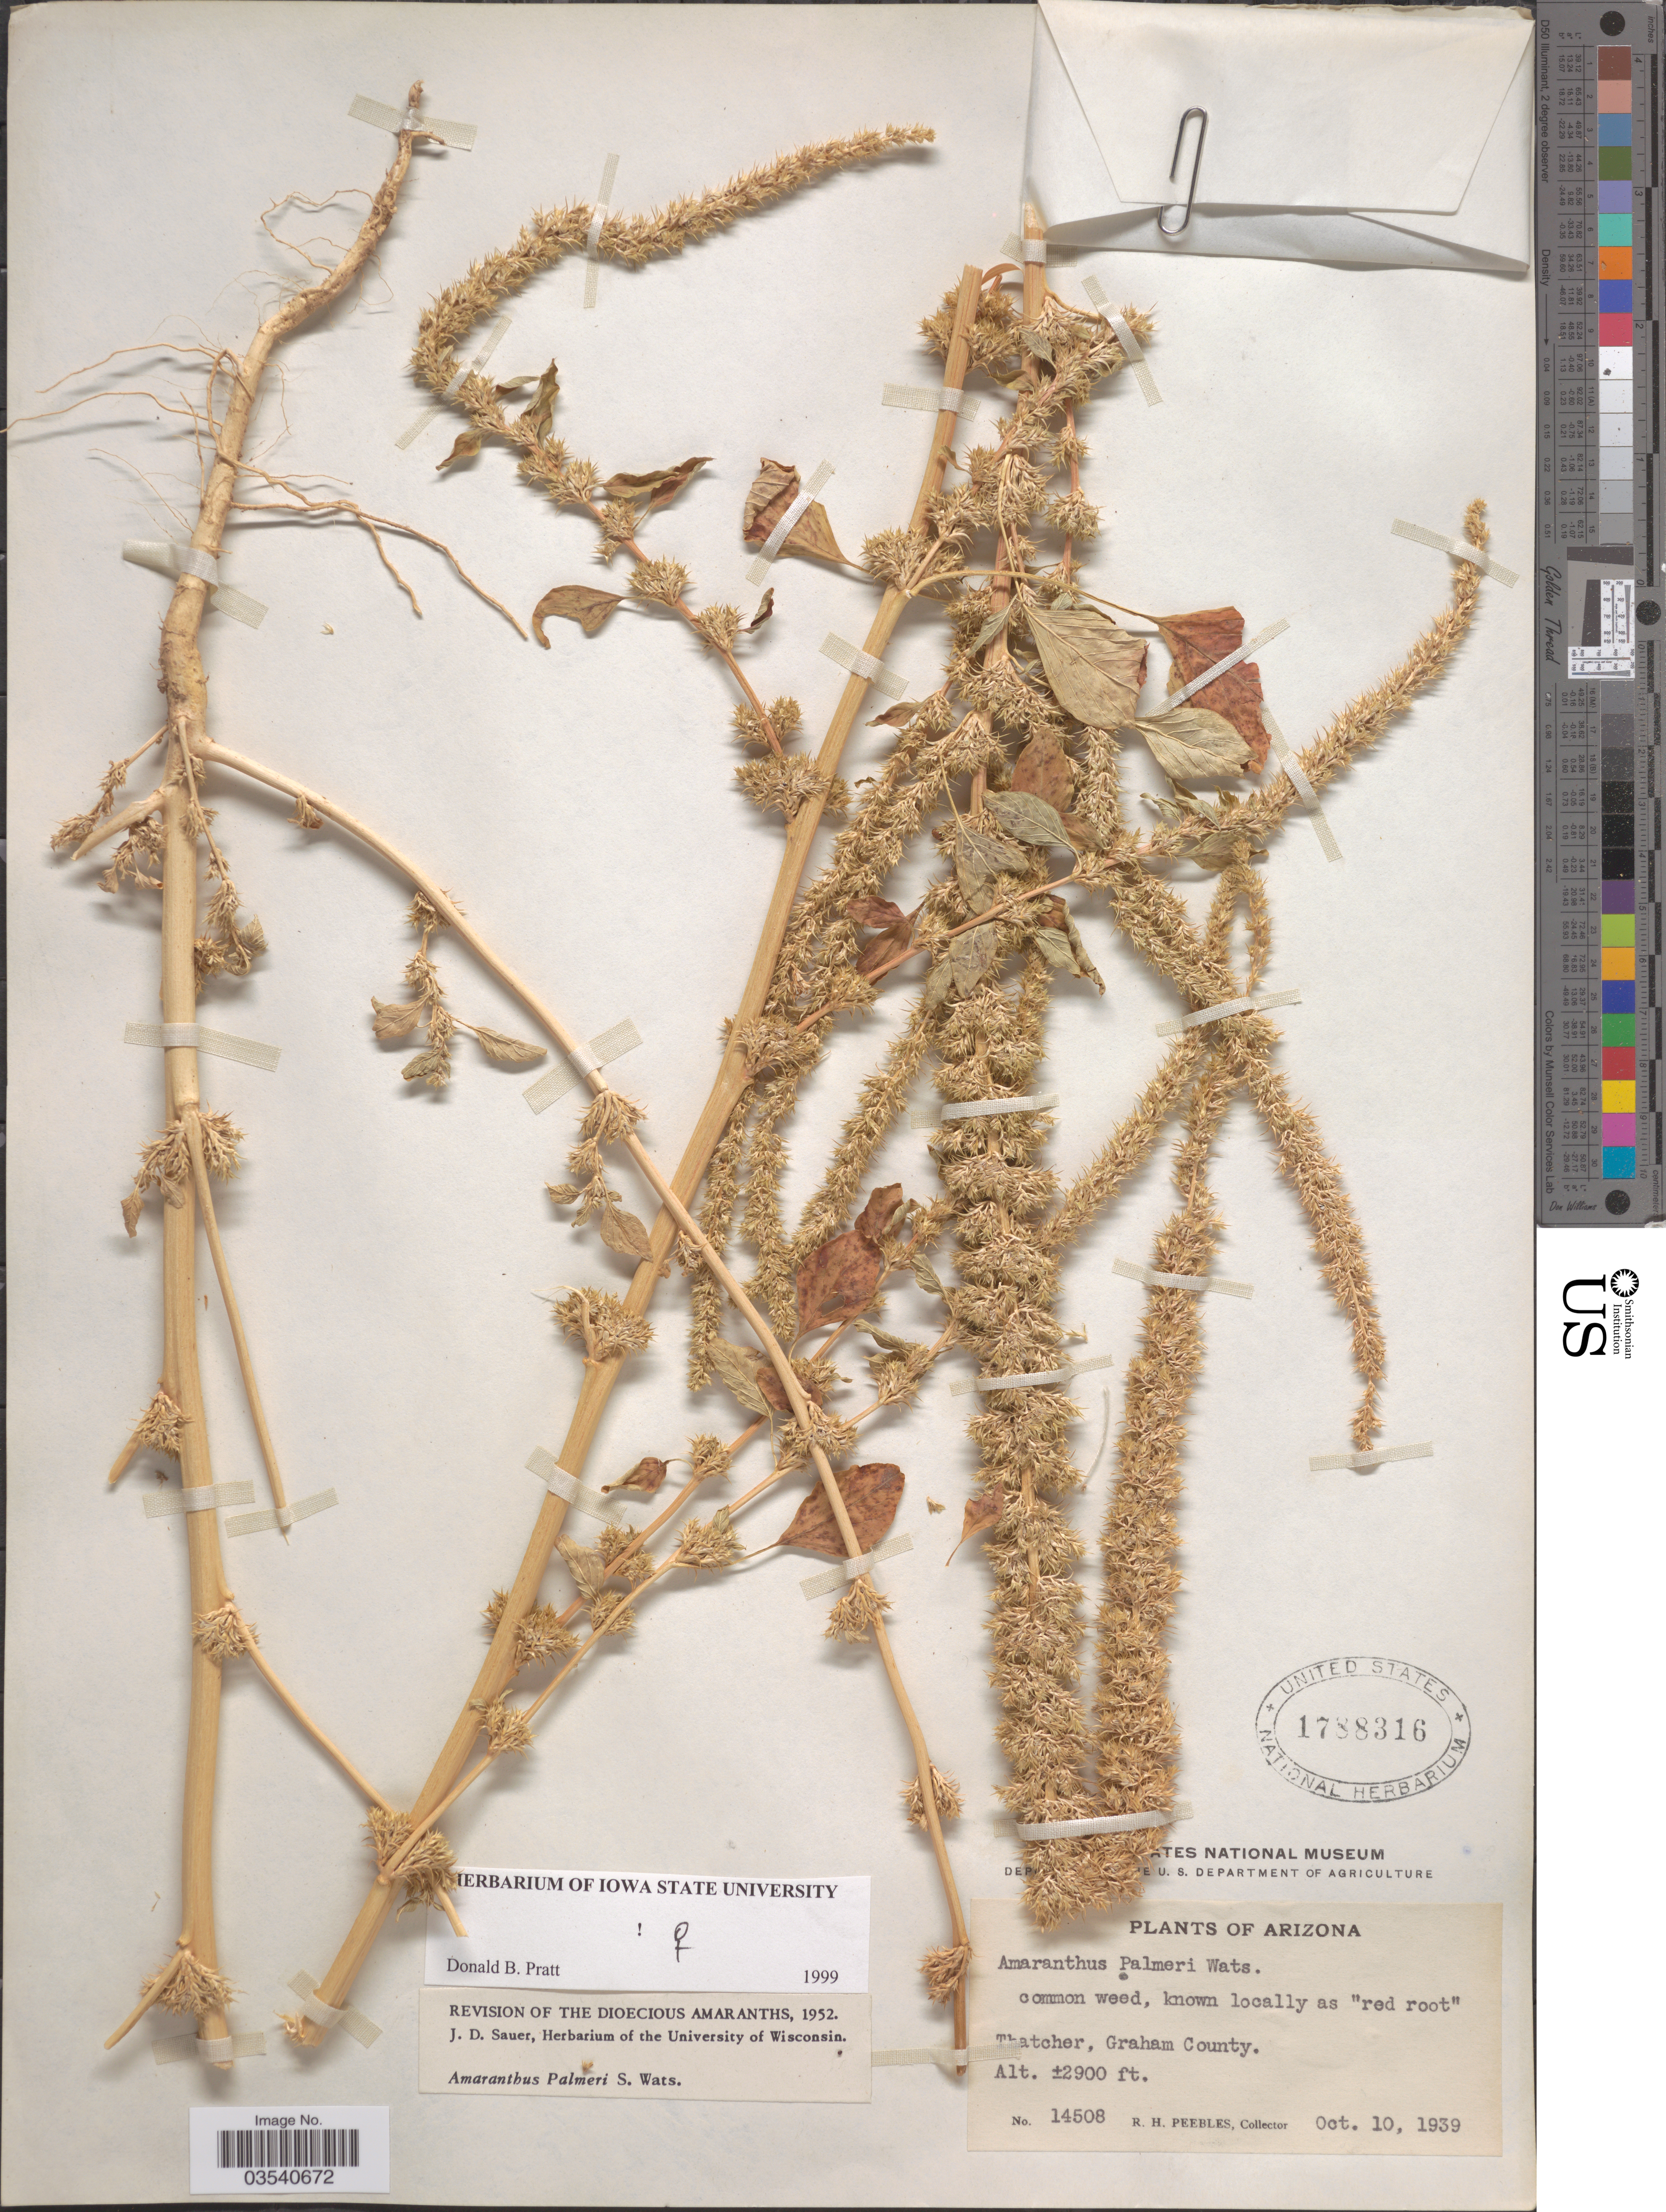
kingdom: Plantae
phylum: Tracheophyta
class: Magnoliopsida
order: Caryophyllales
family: Amaranthaceae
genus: Amaranthus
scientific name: Amaranthus palmeri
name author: S. Watson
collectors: R. H. Peebles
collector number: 14508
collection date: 1939-10-10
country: United States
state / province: Arizona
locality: Thatcher, Graham County.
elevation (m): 884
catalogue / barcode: US 1788316